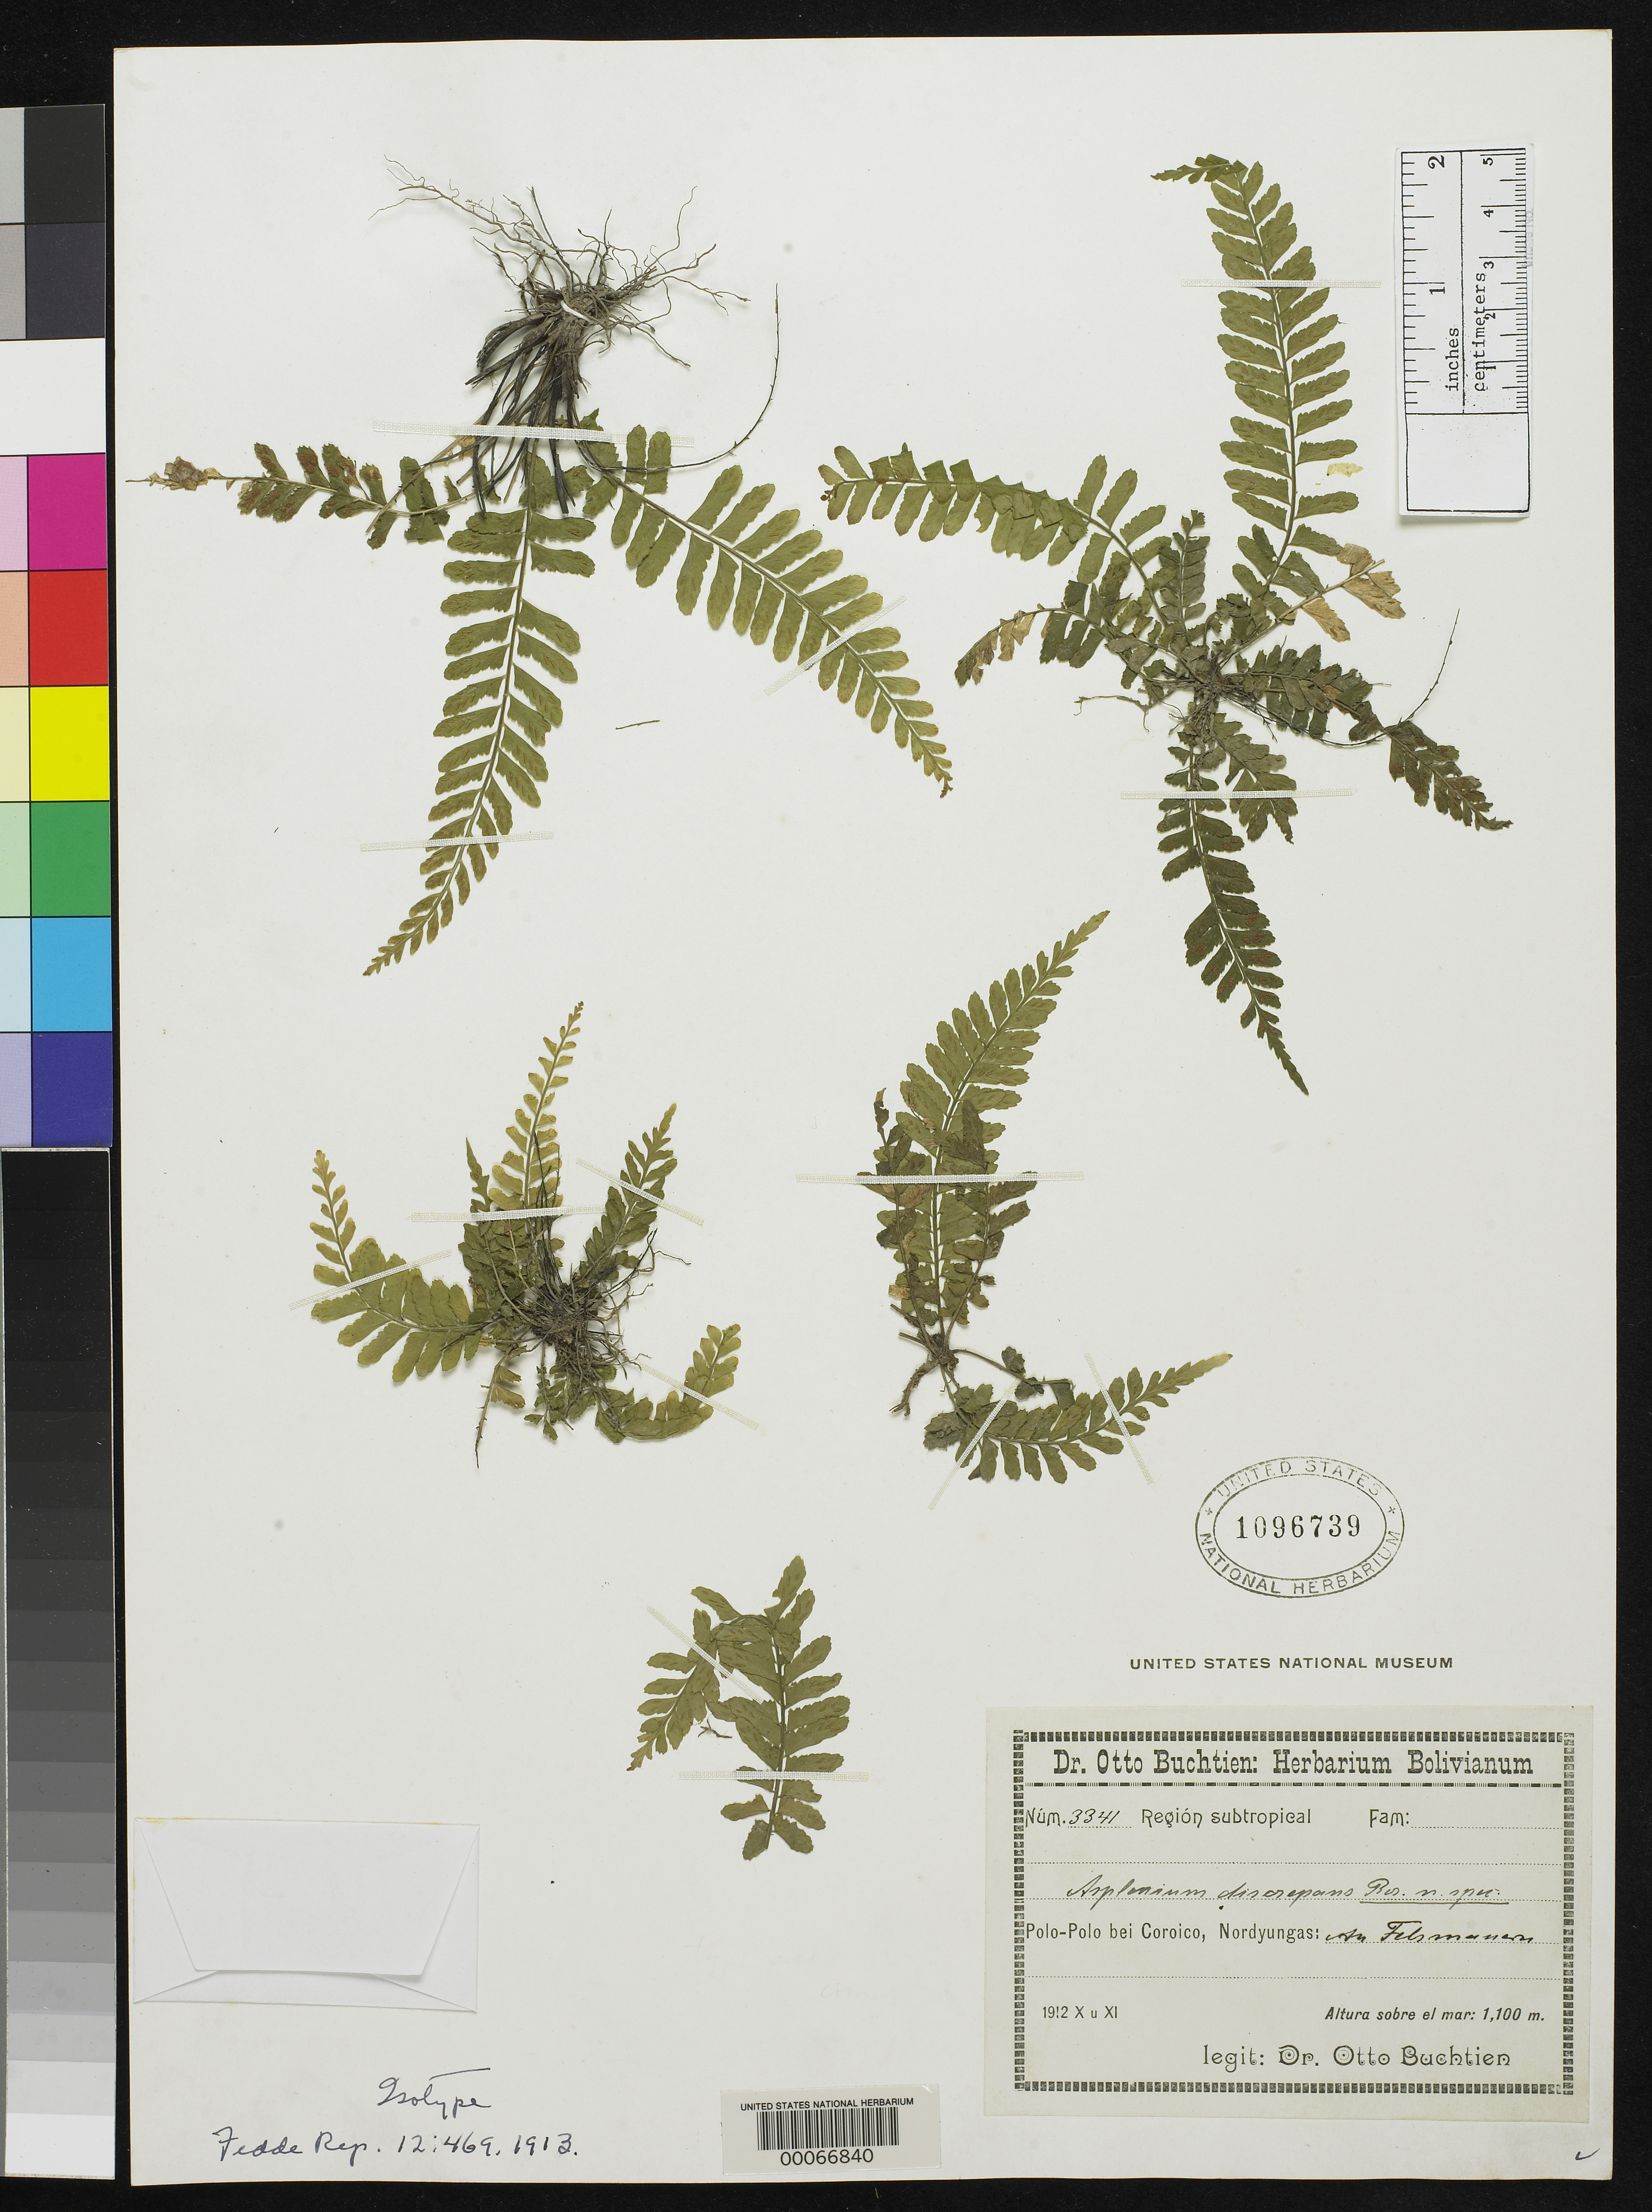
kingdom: Plantae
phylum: Tracheophyta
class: Polypodiopsida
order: Polypodiales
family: Aspleniaceae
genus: Asplenium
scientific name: Asplenium discrepans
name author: Rosenst.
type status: Isotype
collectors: O. Buchtien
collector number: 3341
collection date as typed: Oct 1912 to -- Nov 1912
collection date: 1912-10/1912-11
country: Bolivia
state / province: La Paz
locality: Polo-Polo bei Coroico, Nord Yungas.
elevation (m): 900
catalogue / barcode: US 1096739